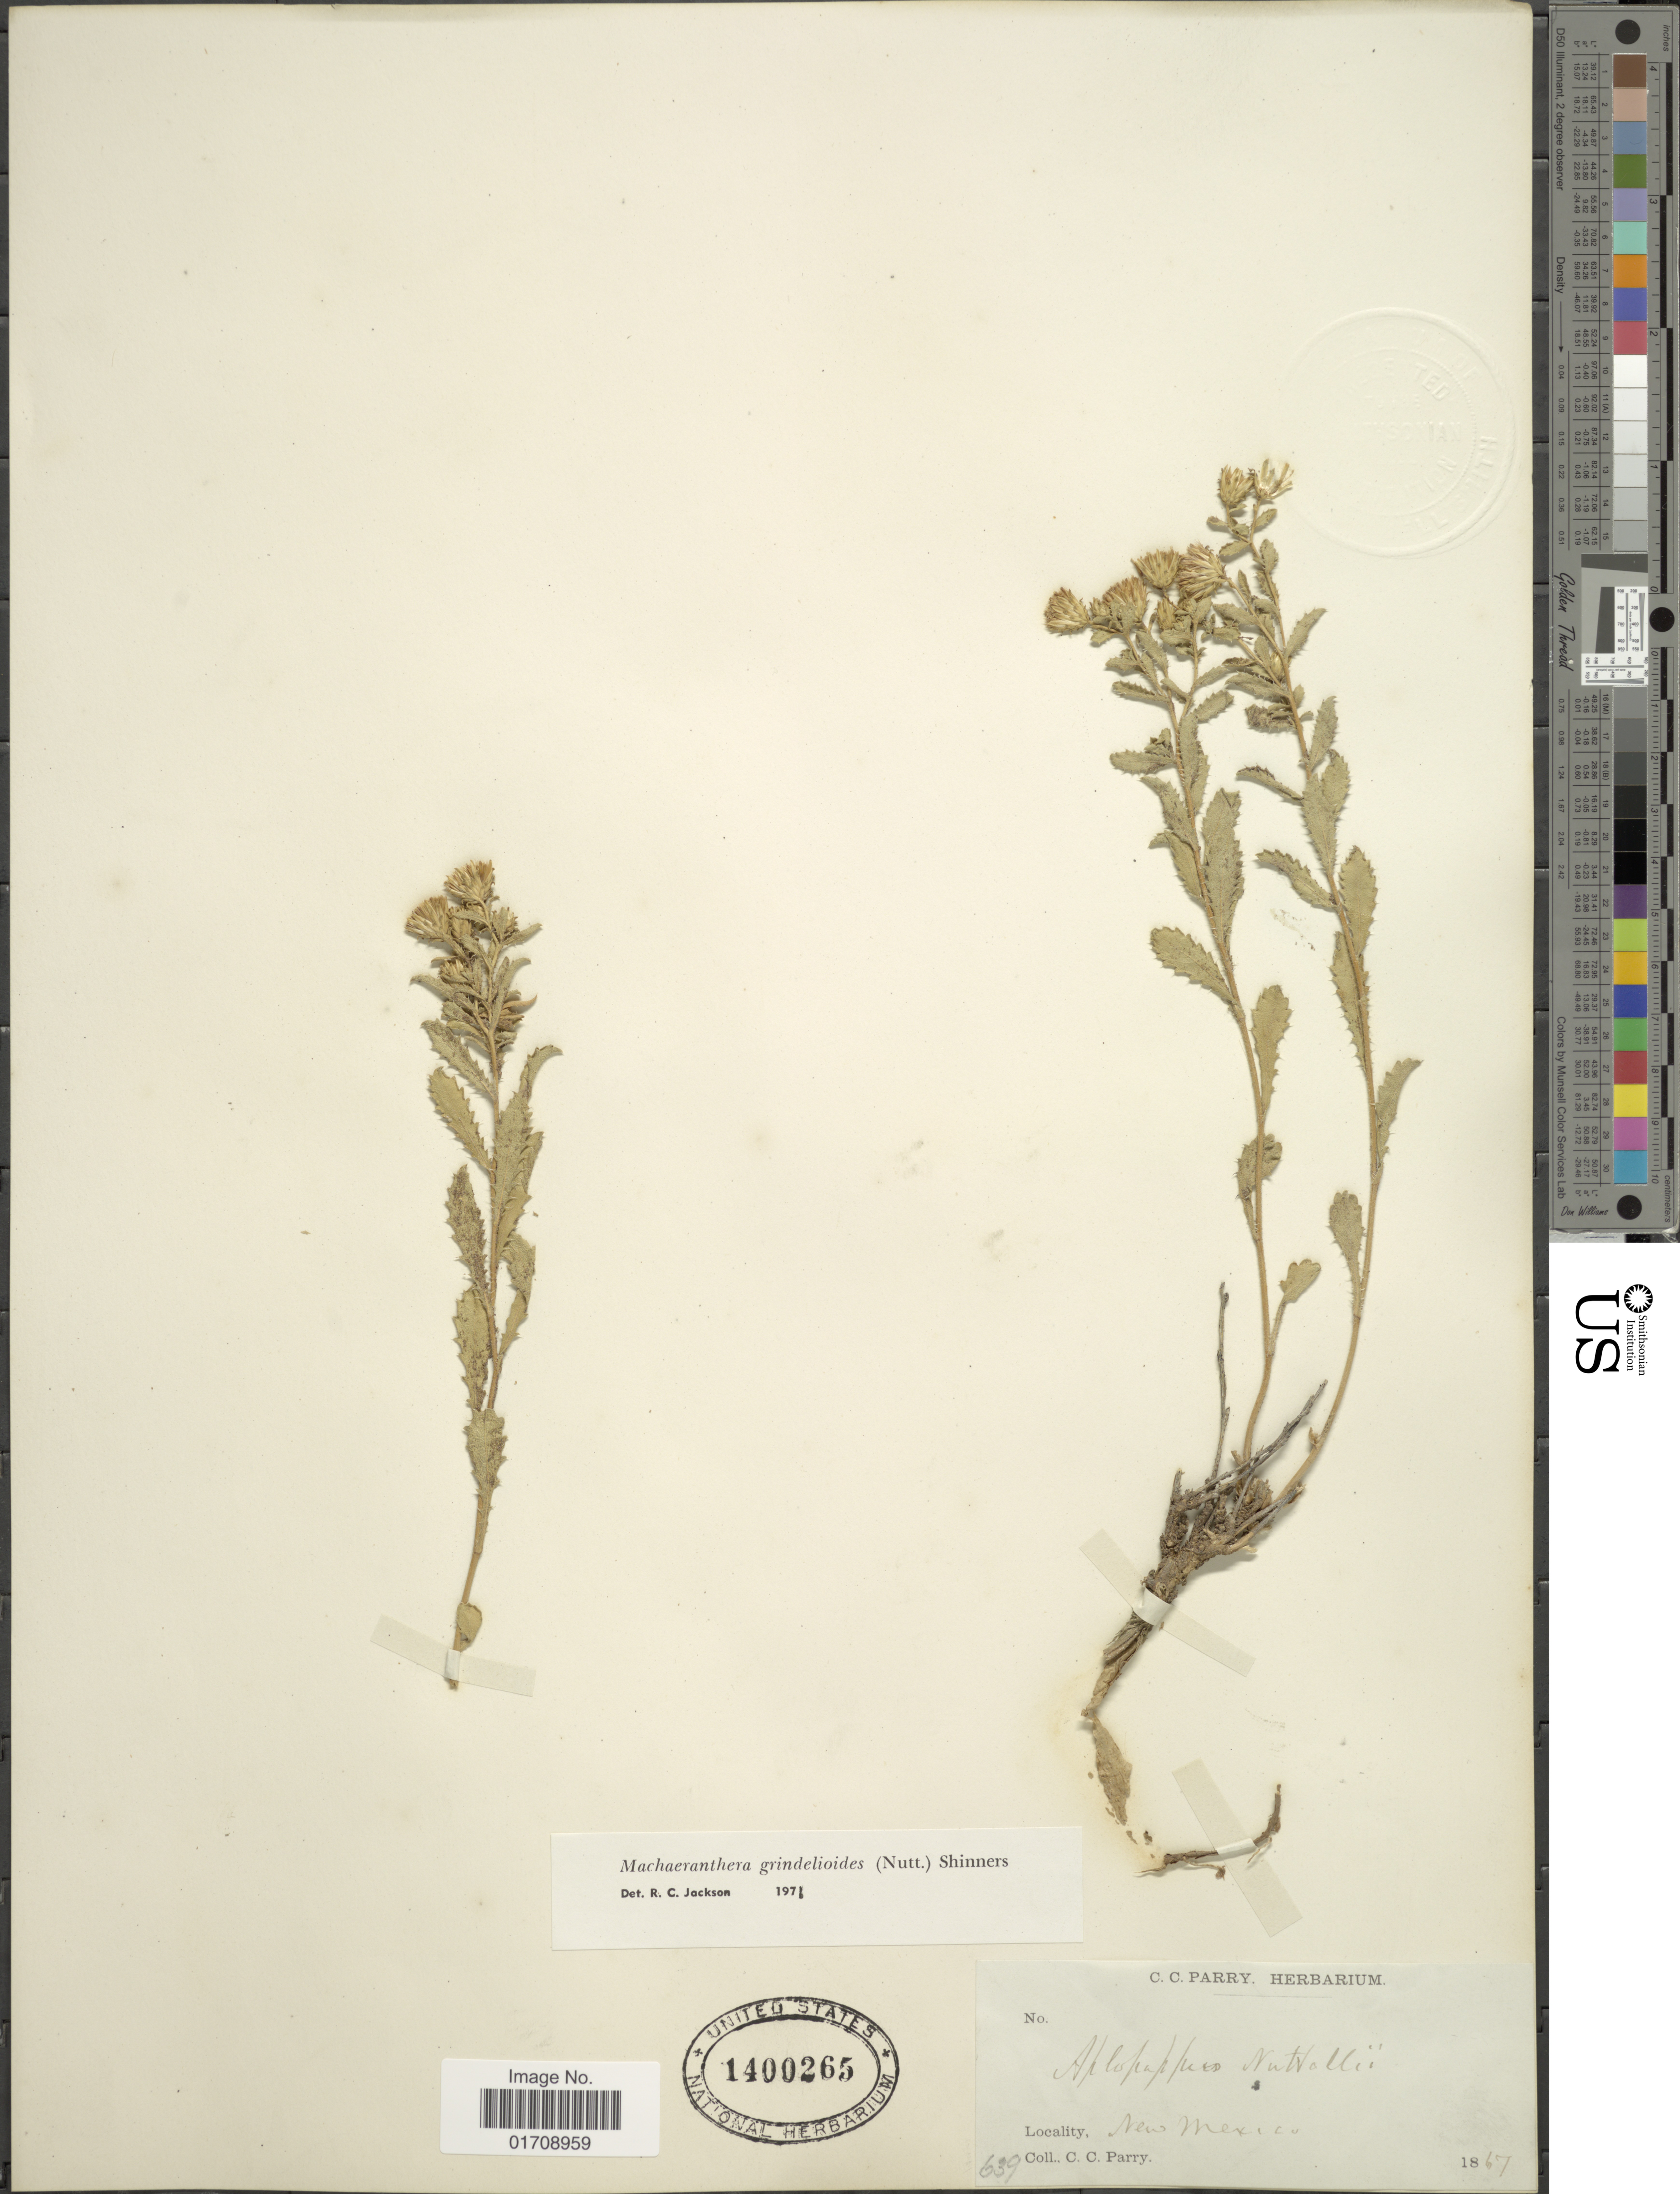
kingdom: Plantae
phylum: Tracheophyta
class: Magnoliopsida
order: Asterales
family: Asteraceae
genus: Machaeranthera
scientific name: Machaeranthera grindelioides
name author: (Nutt.) Shinners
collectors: C. C. Parry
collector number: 639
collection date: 1867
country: United States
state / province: New Mexico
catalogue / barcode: US 1400265